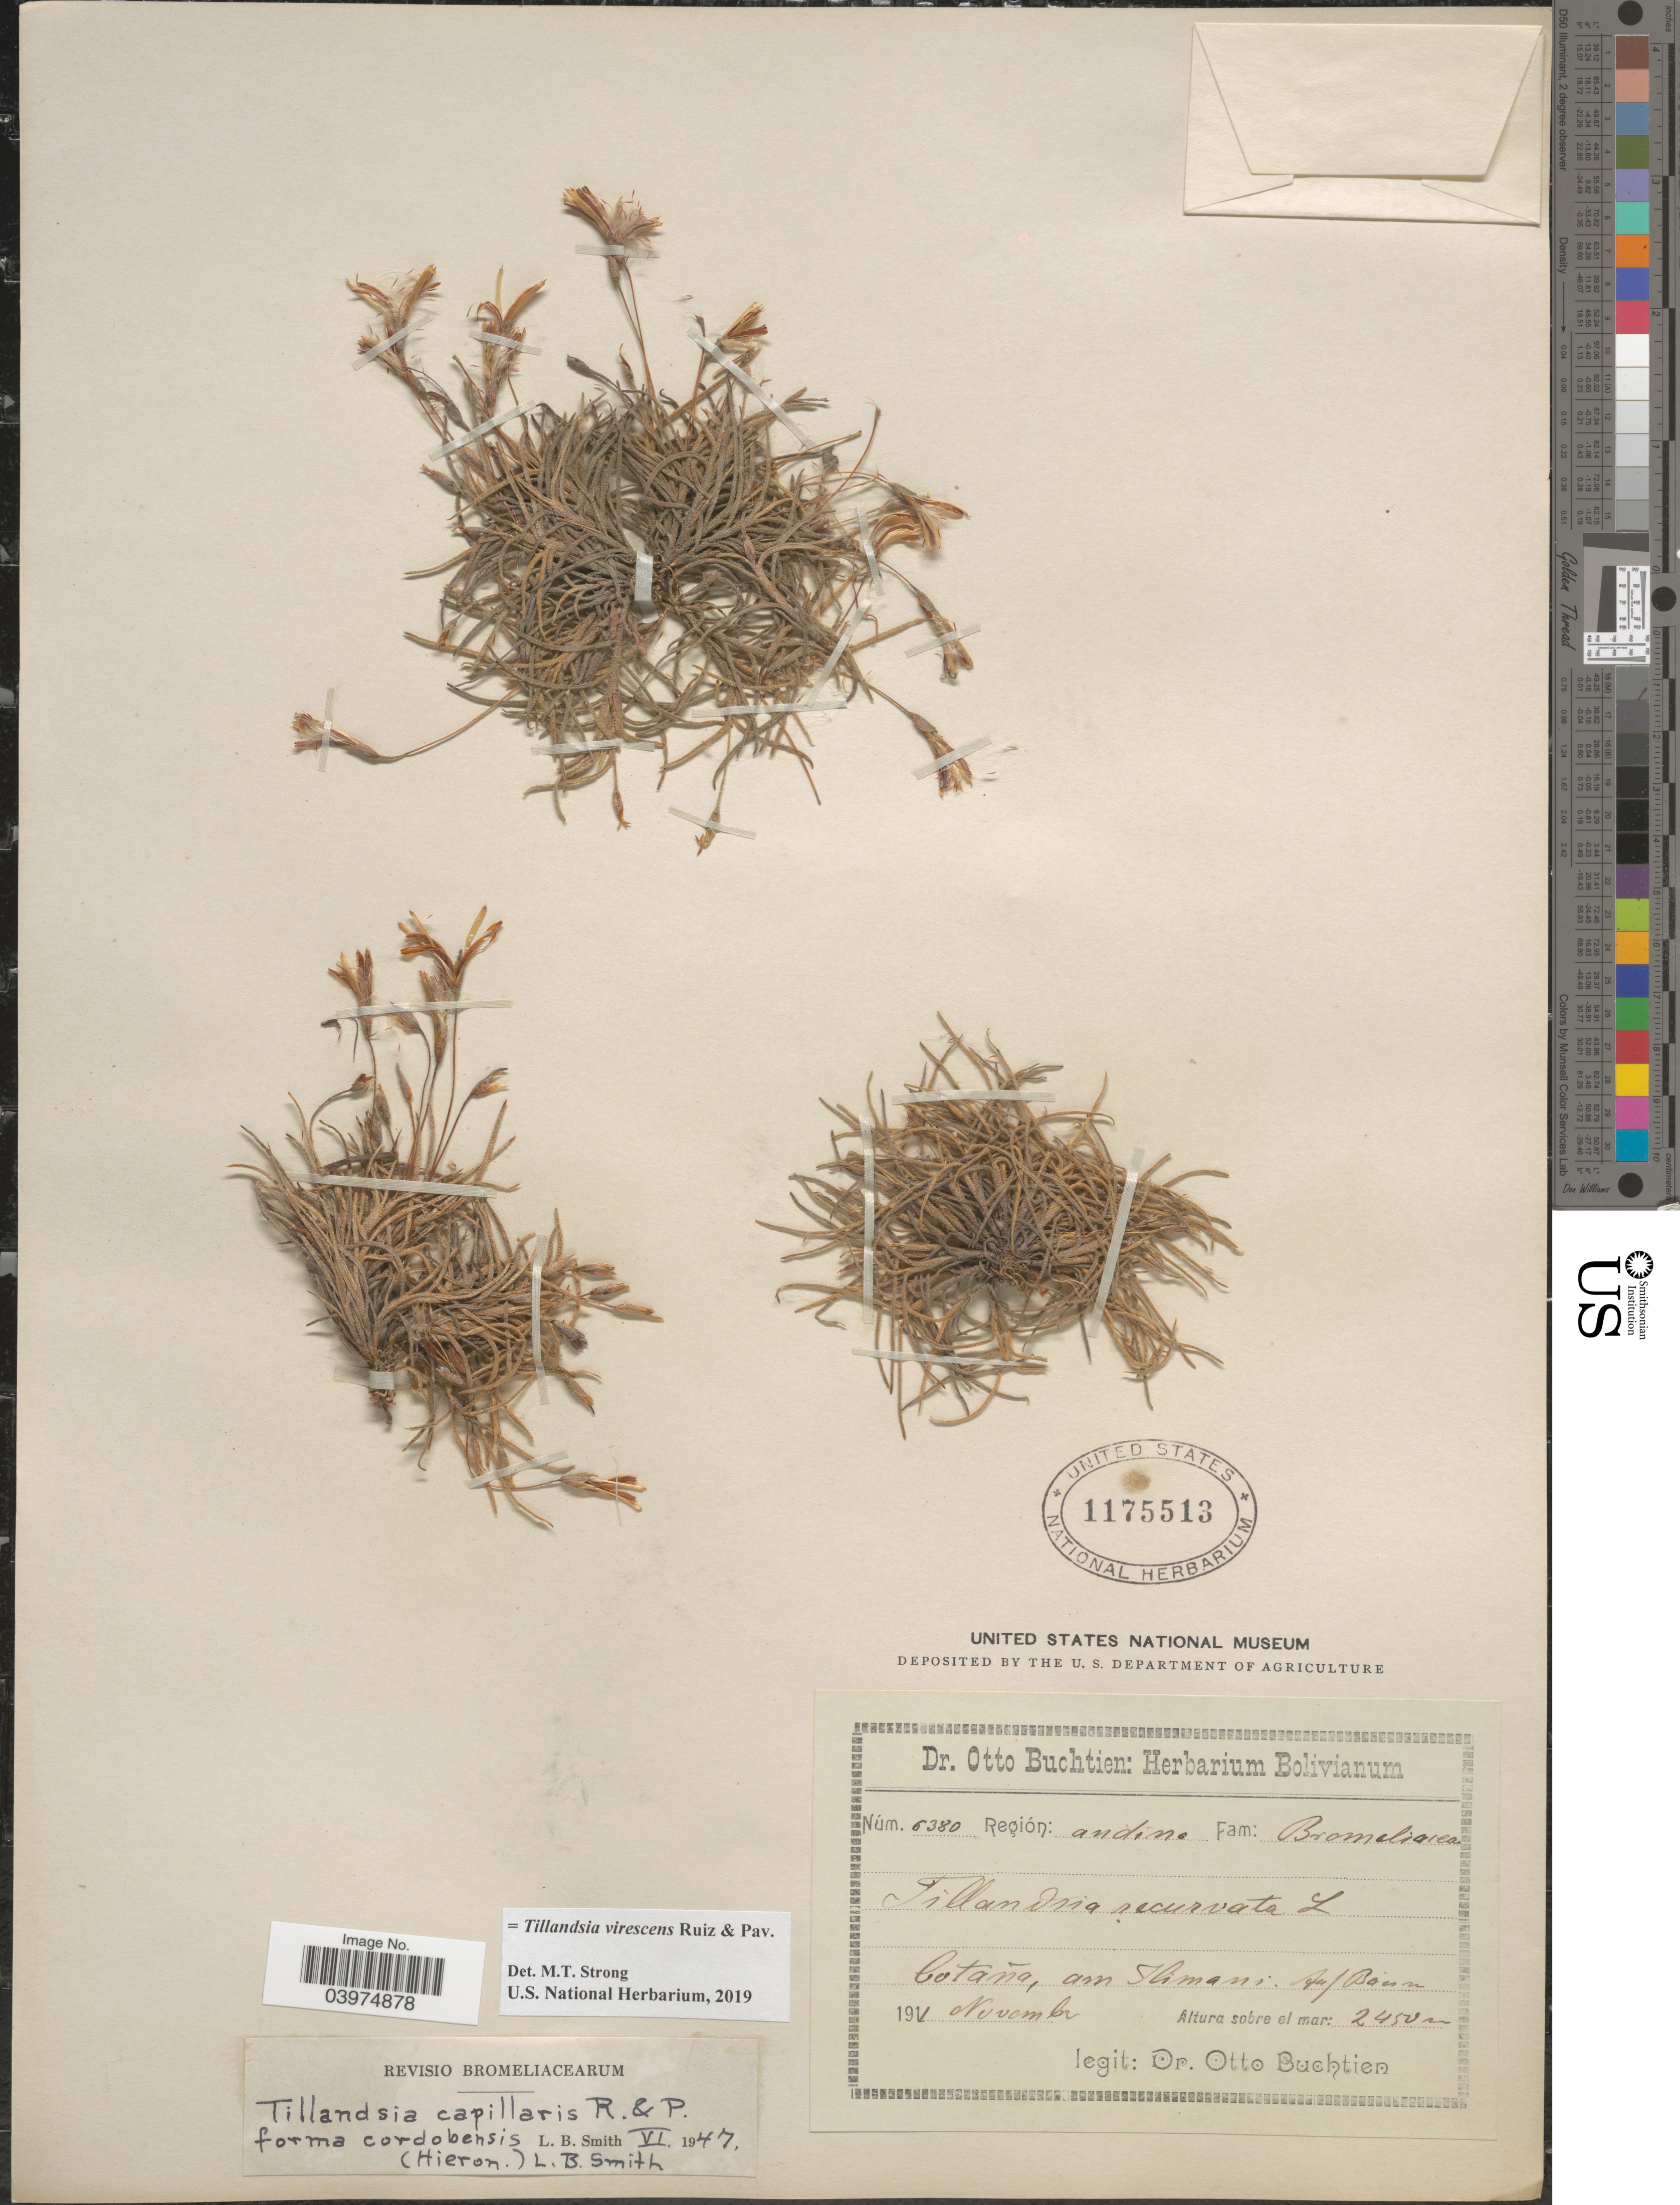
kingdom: Plantae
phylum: Tracheophyta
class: Liliopsida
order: Poales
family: Bromeliaceae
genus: Tillandsia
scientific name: Tillandsia virescens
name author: Ruiz & Pav.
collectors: O. Buchtien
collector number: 6380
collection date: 1921-11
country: Bolivia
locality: Región: andine. Cotaña, am Ilimani: Auf Baum.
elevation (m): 2450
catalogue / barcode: US 1175513